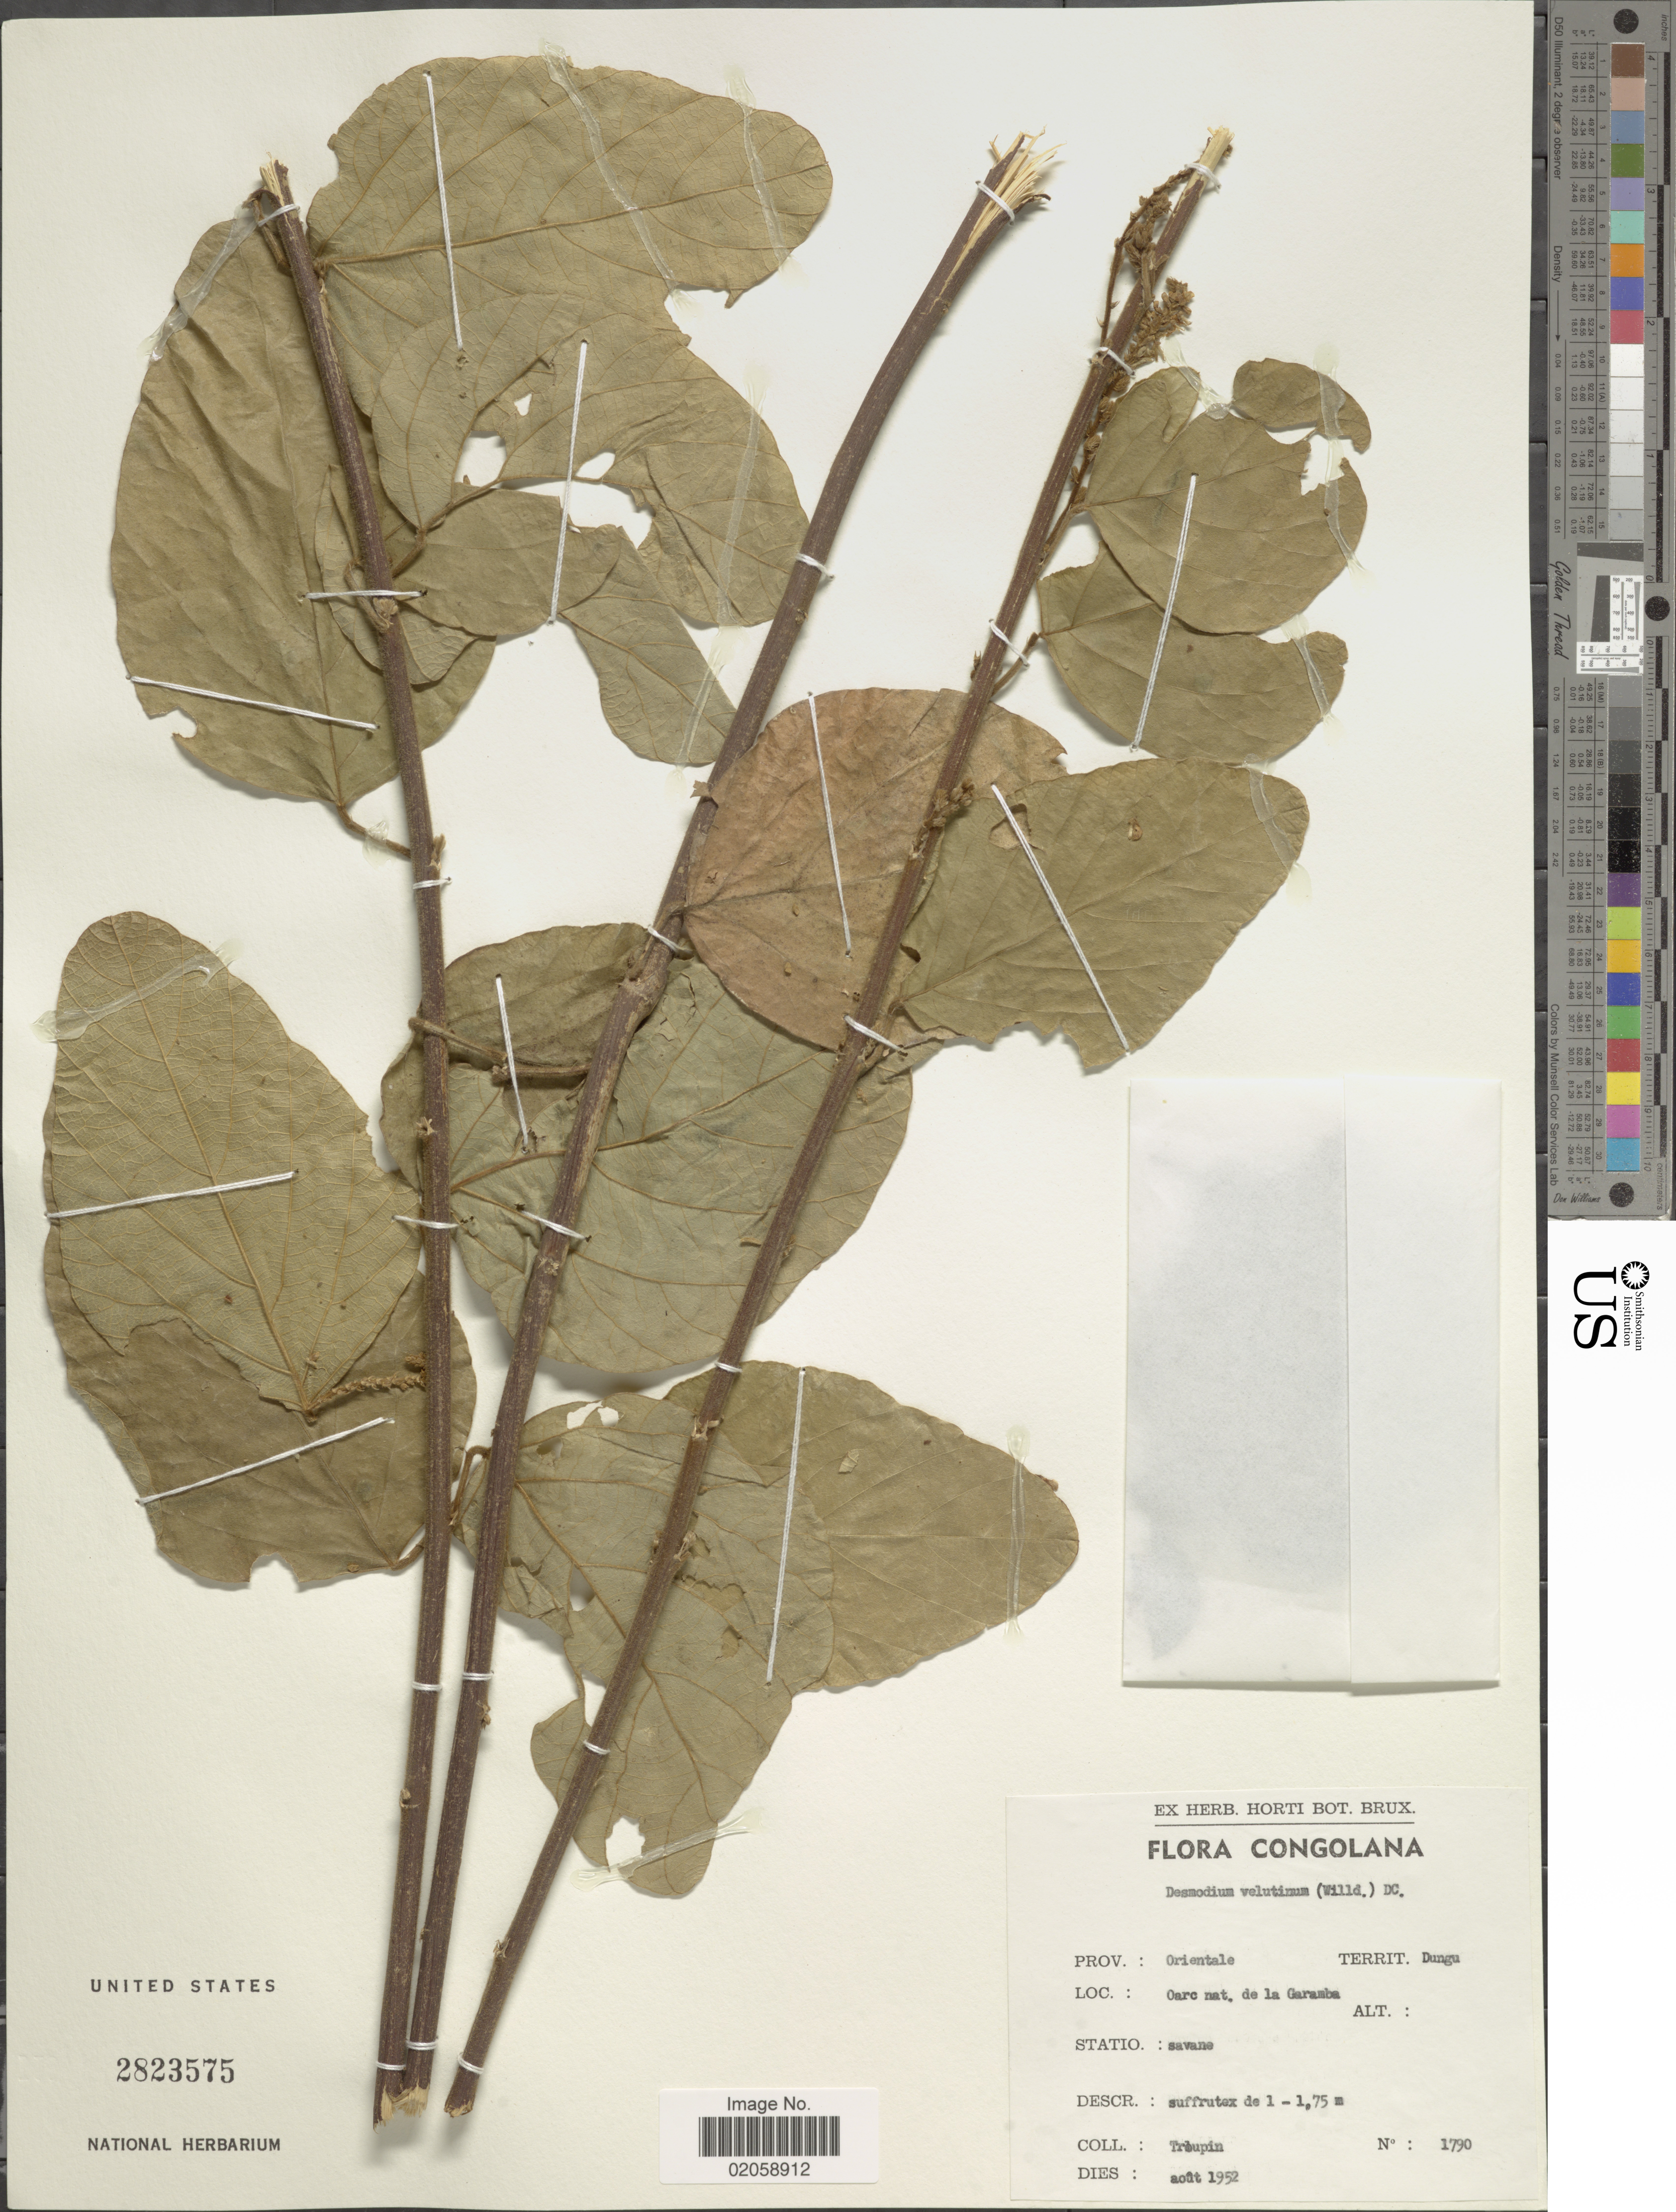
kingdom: Plantae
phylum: Tracheophyta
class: Magnoliopsida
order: Fabales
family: Fabaceae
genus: Polhillides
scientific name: Polhillides velutina subsp. velutina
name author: (Willd.) H. Ohashi & K. Ohashi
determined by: Strong, Mark T., (BOT), Smithsonian Institution - National Museum of Natural History (UNITED STATES)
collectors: Troupin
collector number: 1790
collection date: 1952-08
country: Congo, Democratic Republic of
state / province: Haut-Uele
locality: Prov.: Orientale. Territ. Dungu. Oarc nat. de la Garamba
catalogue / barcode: US 2823575